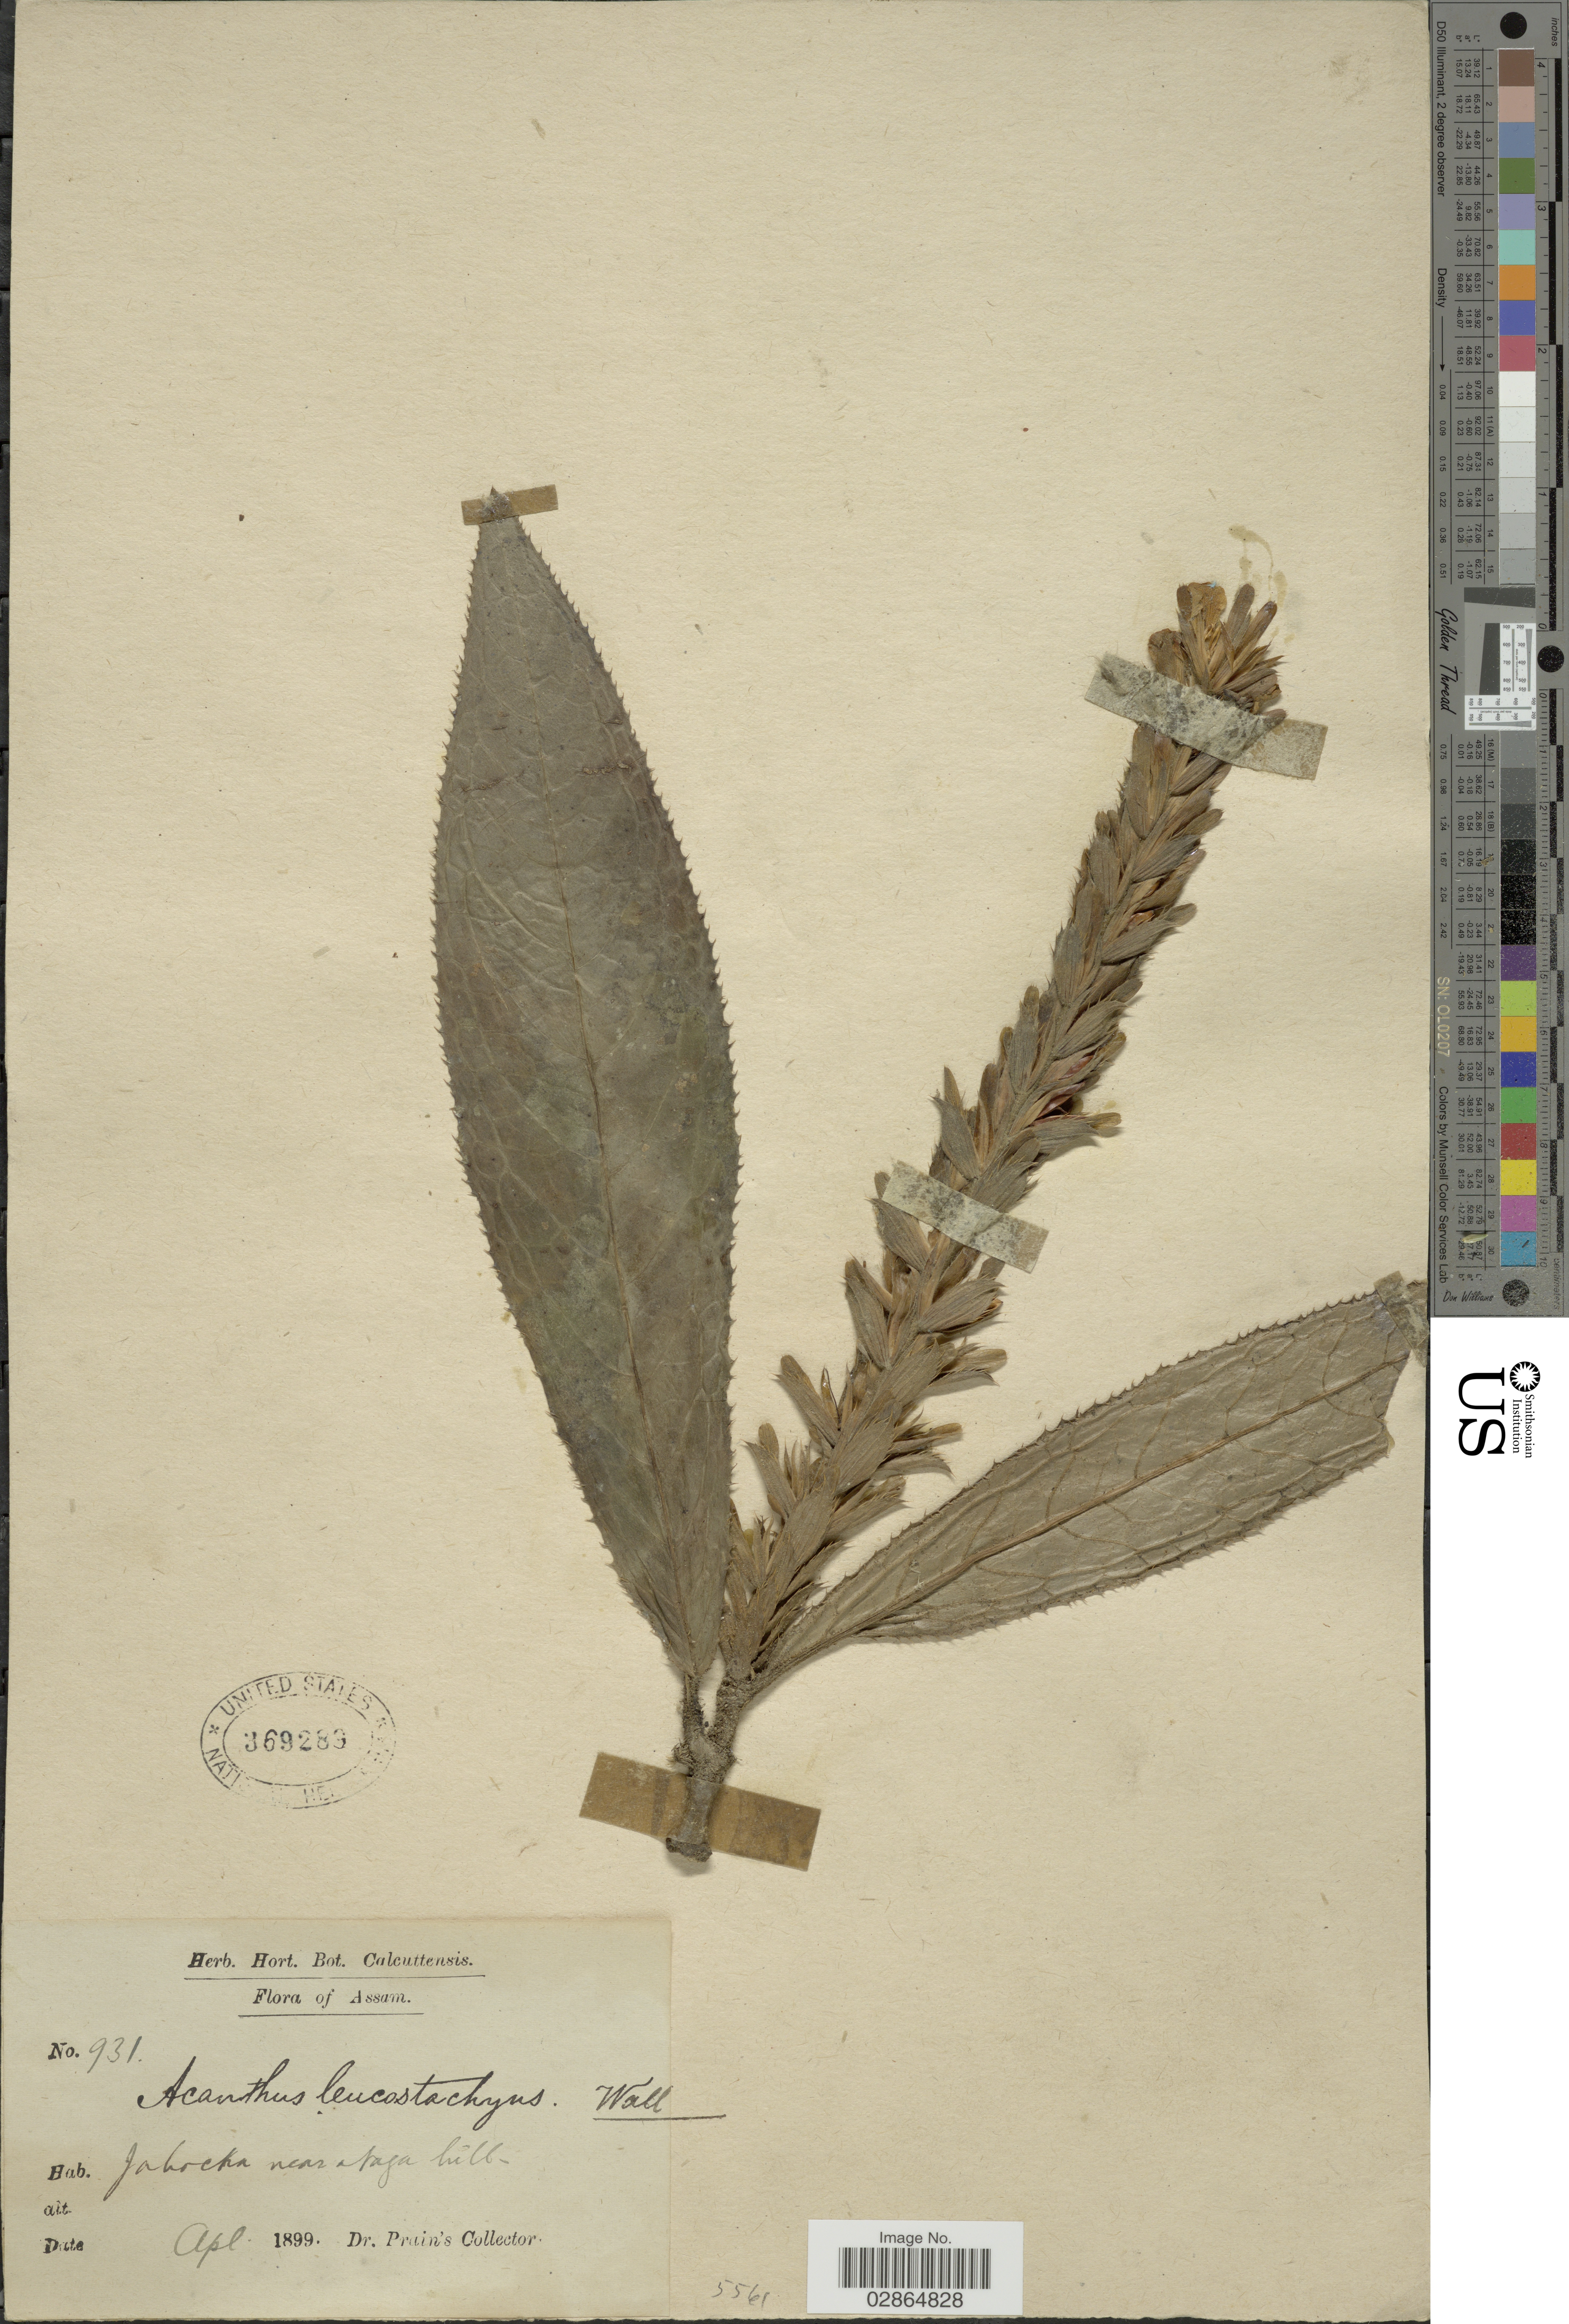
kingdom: Plantae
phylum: Tracheophyta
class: Magnoliopsida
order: Lamiales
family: Acanthaceae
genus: Acanthus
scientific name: Acanthus leucostachyus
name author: Wall.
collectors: Dr. Prain's collector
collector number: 931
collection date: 1899-04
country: India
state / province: Assam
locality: Jabocka near Naga hill.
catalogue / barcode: US 369289